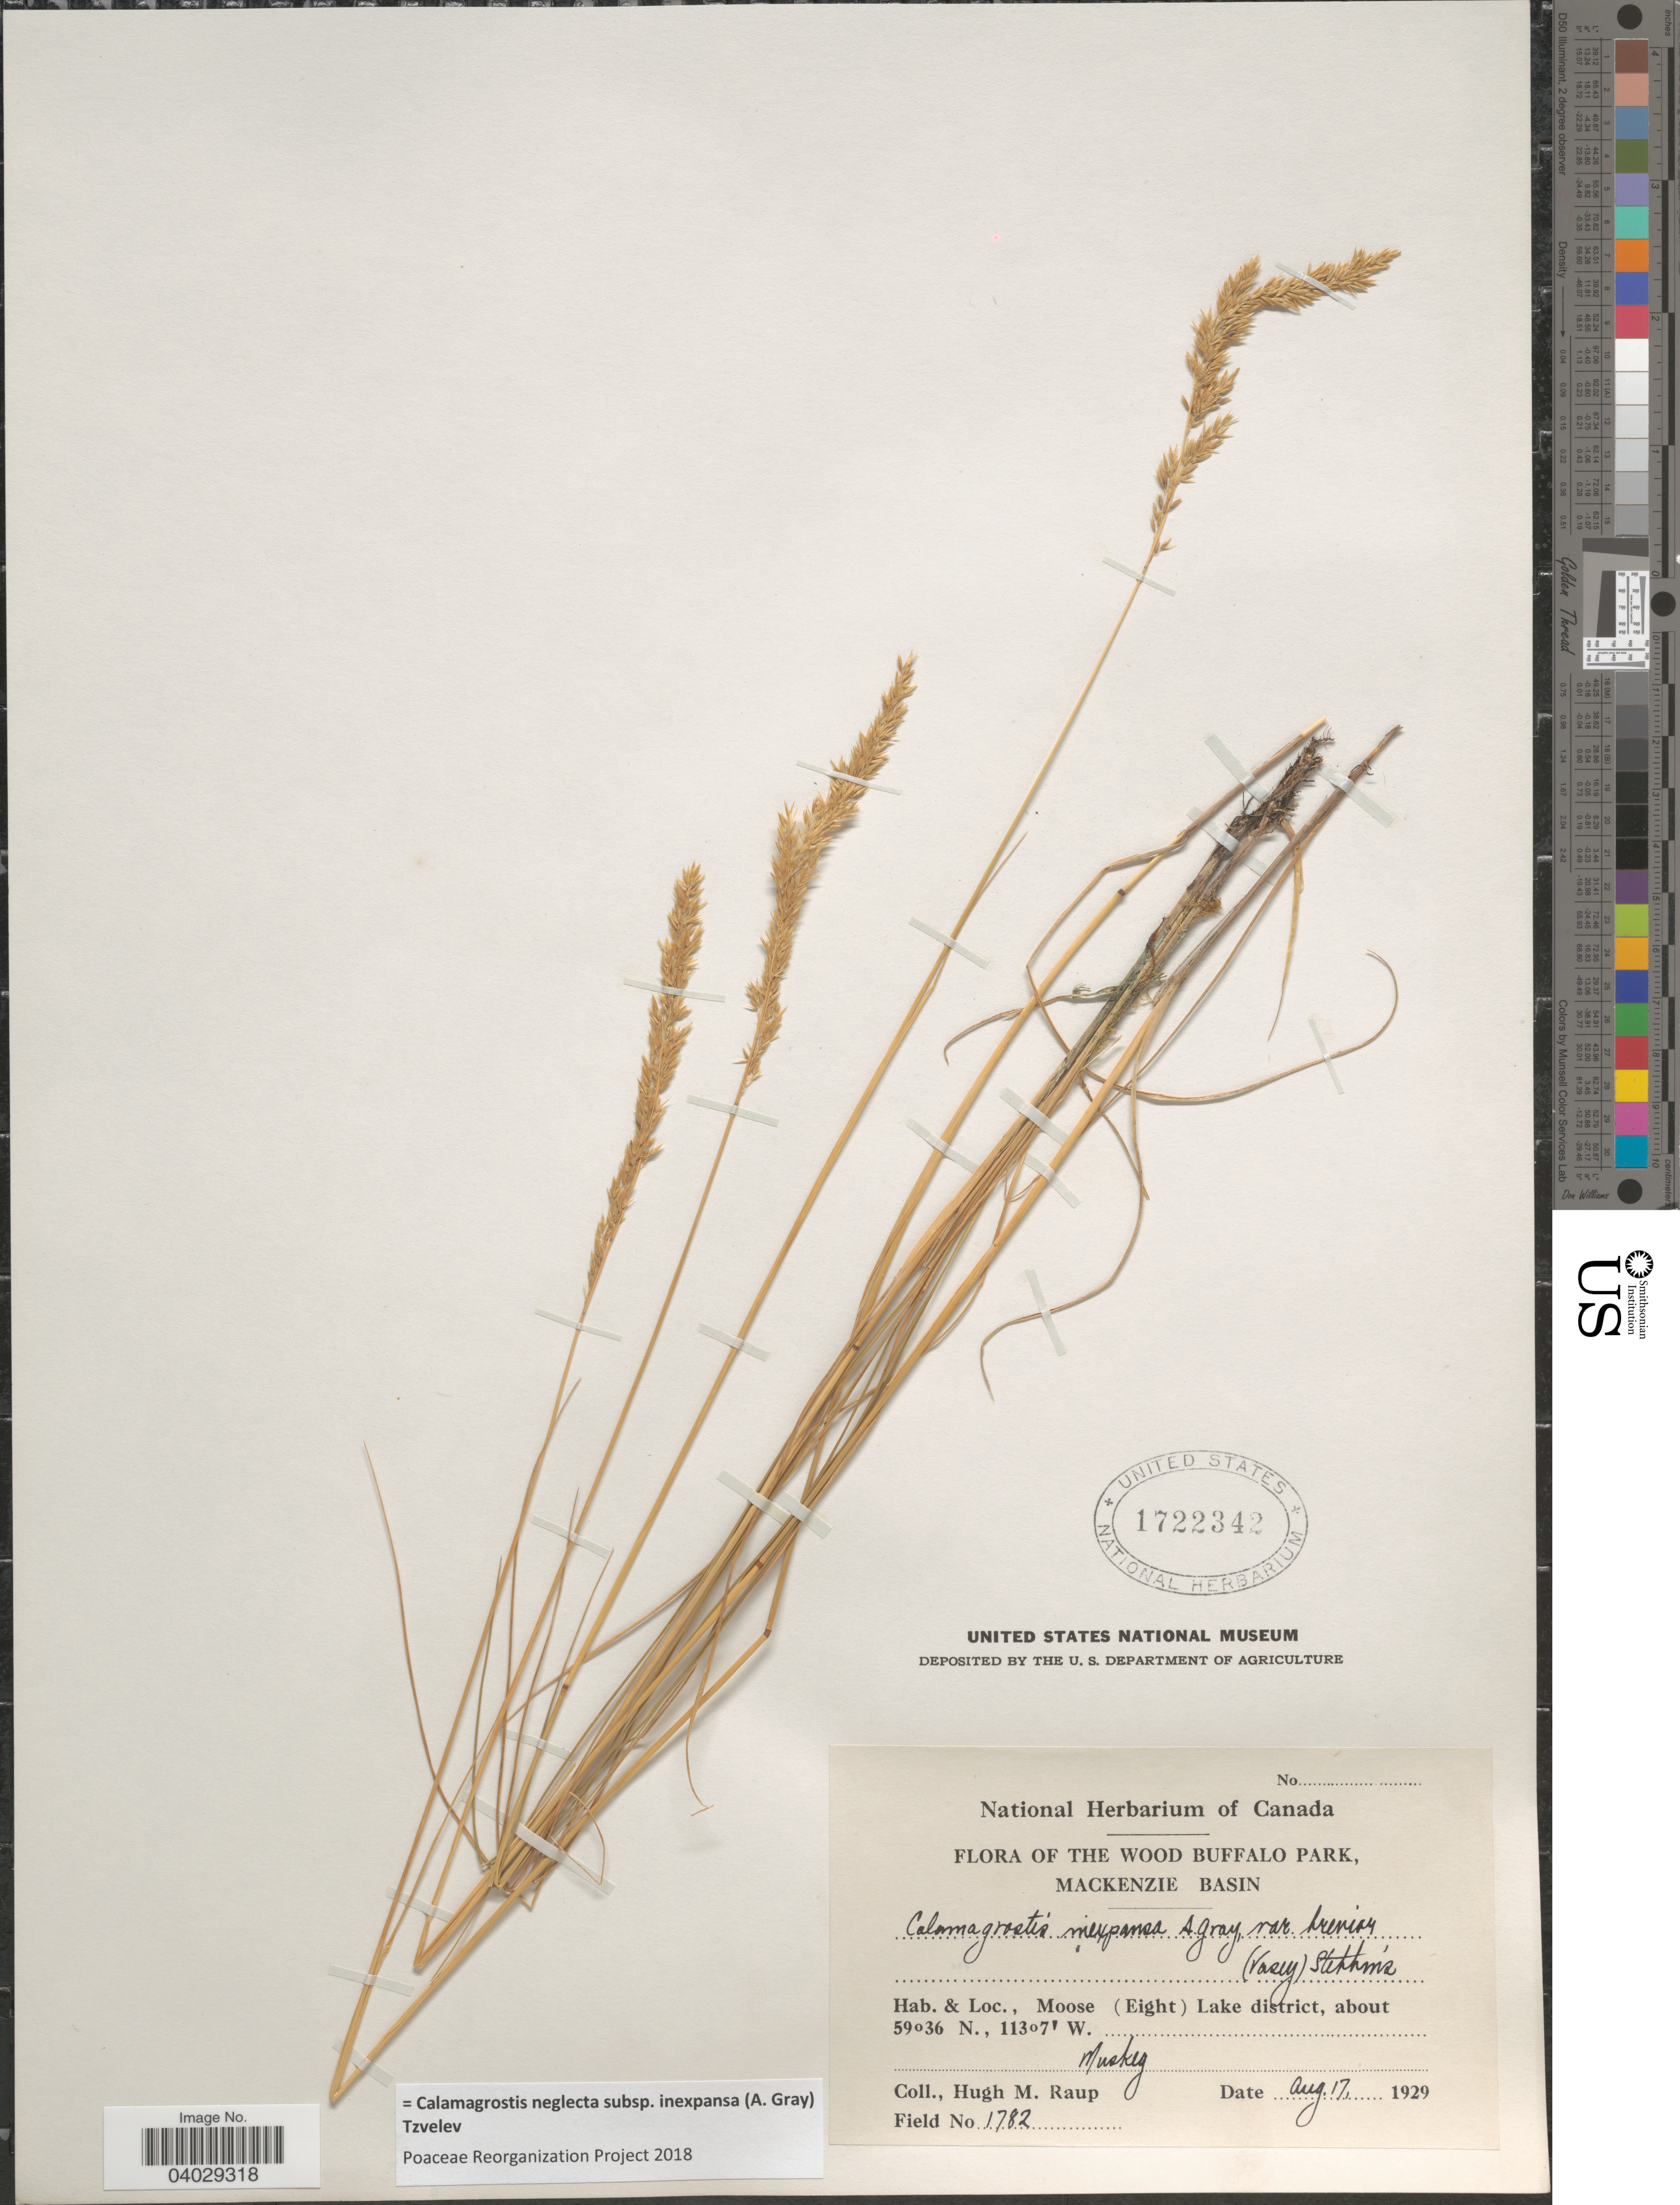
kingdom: Plantae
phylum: Tracheophyta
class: Liliopsida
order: Poales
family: Poaceae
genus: Calamagrostis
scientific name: Calamagrostis neglecta subsp. inexpansa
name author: (A. Gray) Tzvelev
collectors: H. Raup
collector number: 1782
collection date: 1929-08-17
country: Canada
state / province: Alberta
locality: The Wood Buffalo Park, Mackenzie Basin. Moose (Eight) Lake district. Muskeg.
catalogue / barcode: US 1722342